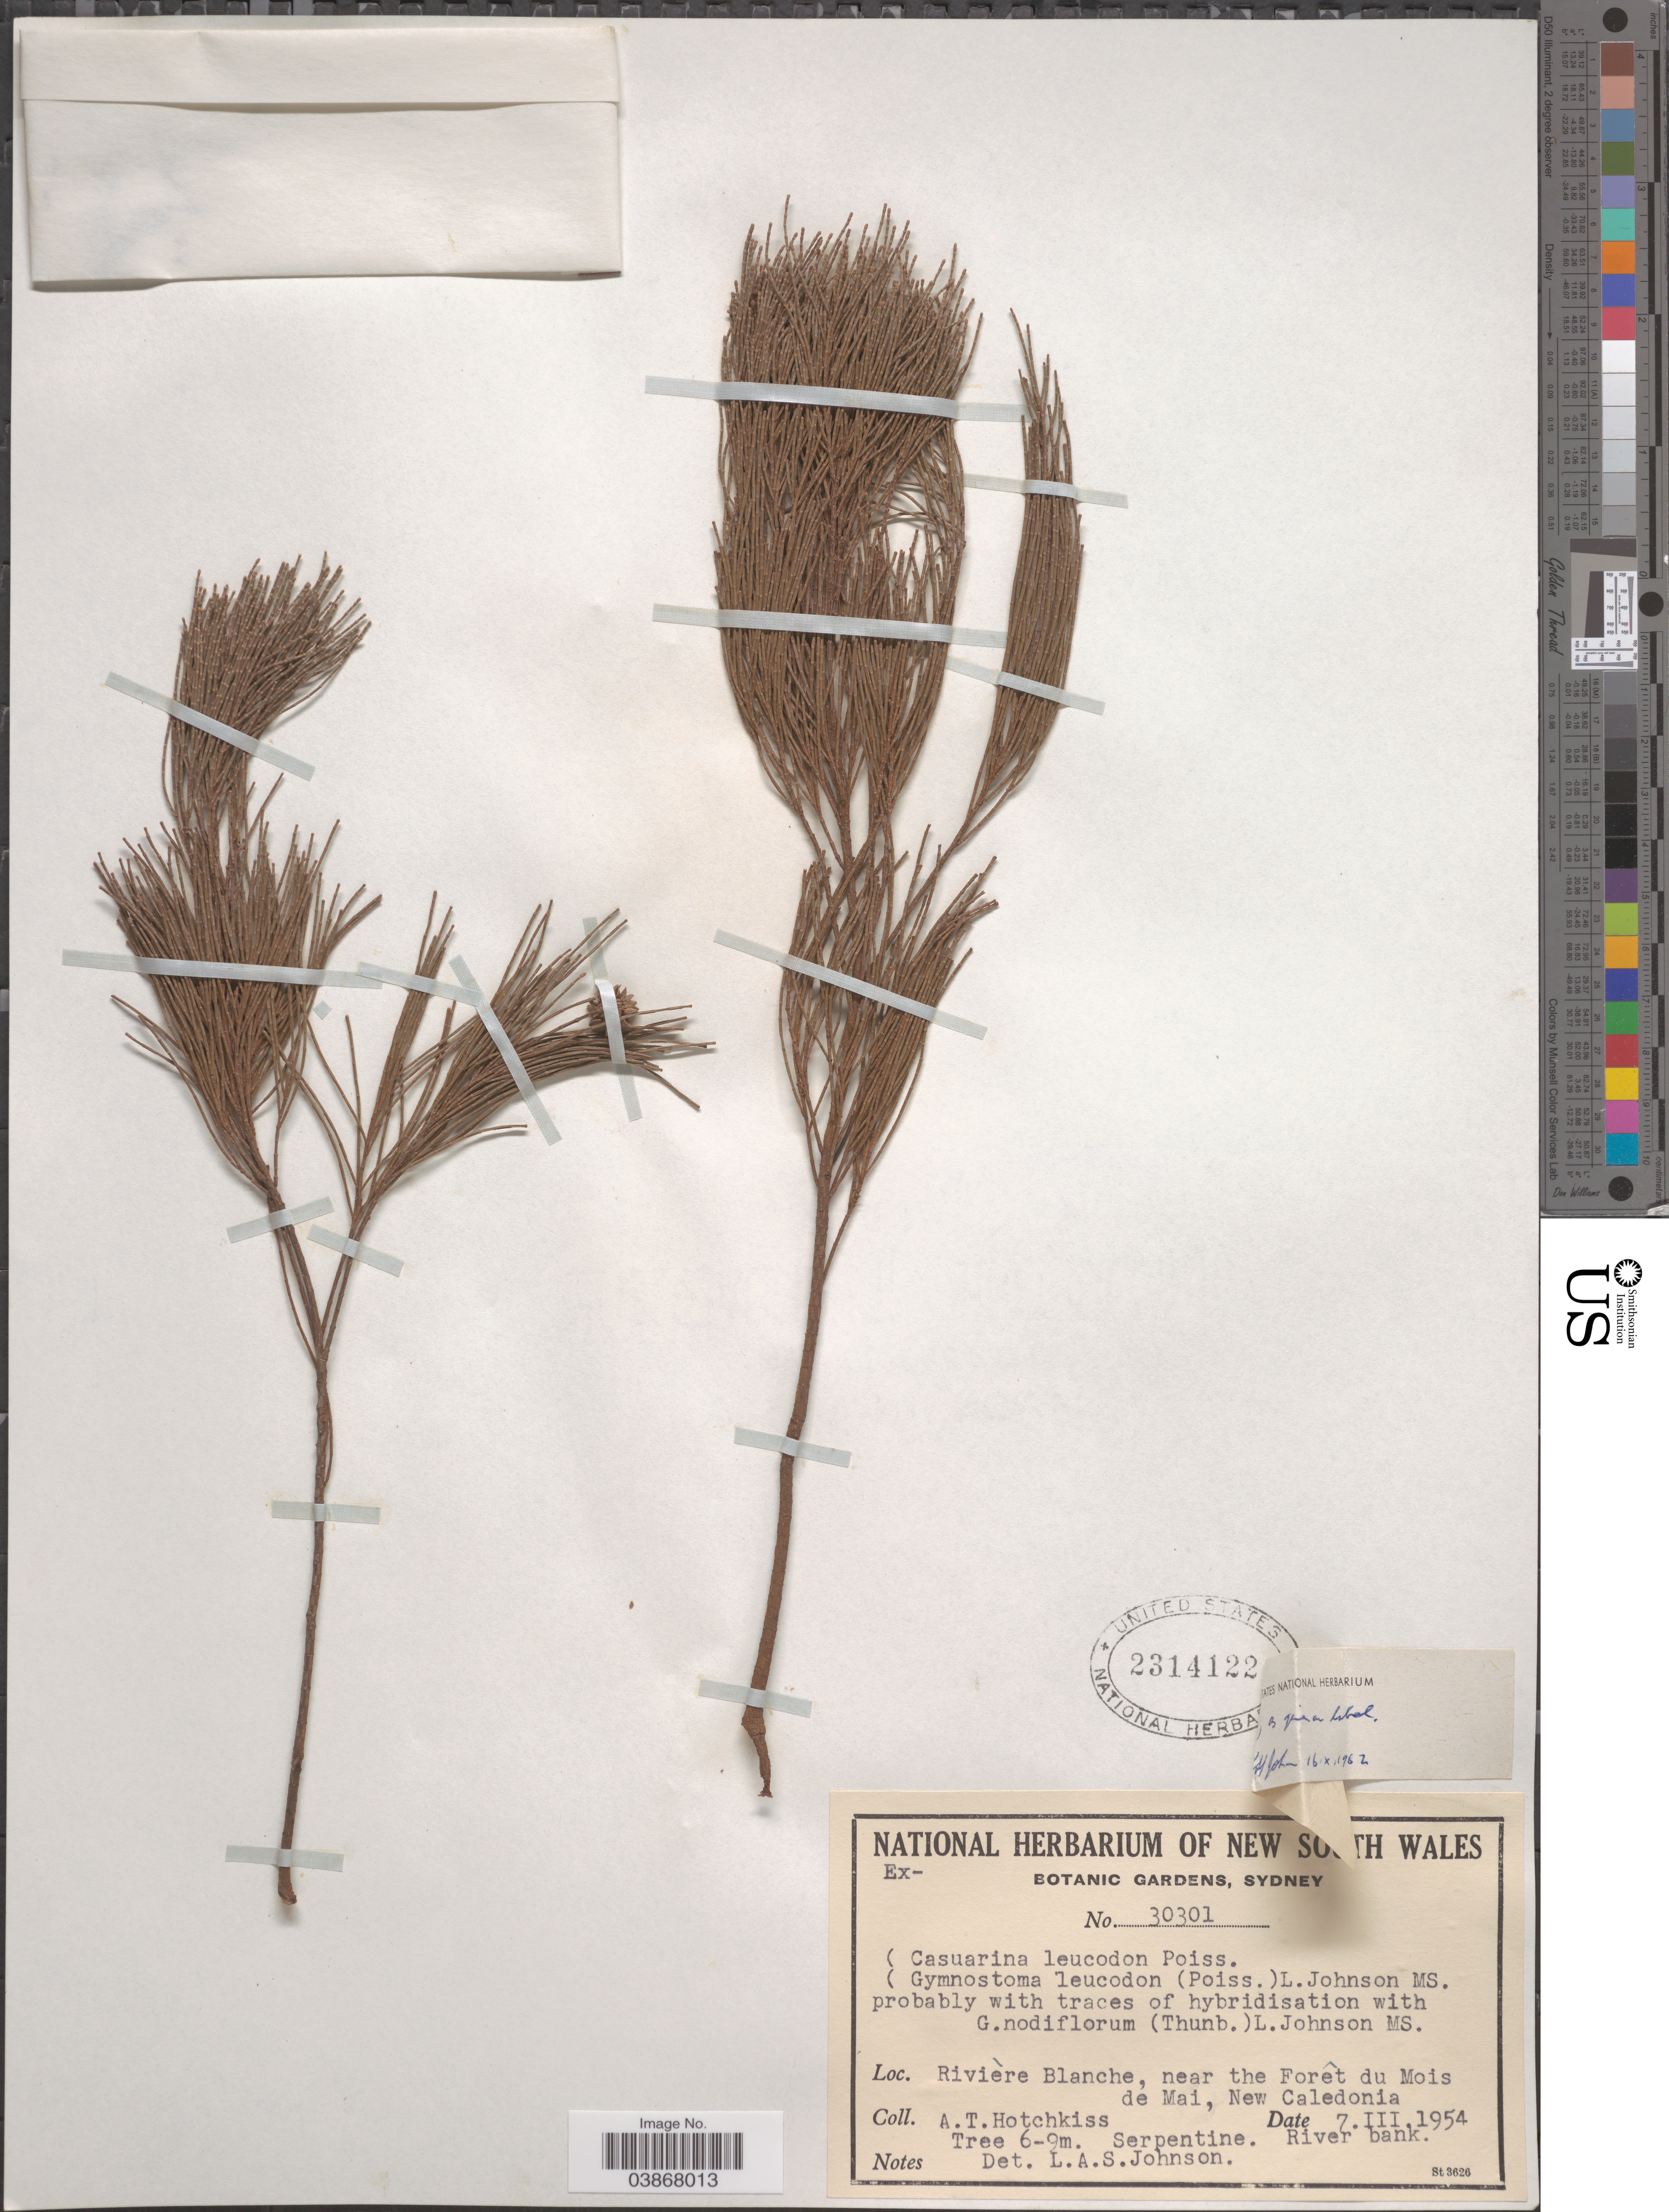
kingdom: Plantae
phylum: Tracheophyta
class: Magnoliopsida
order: Fagales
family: Casuarinaceae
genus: Gymnostoma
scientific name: Gymnostoma leucodon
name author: (Poiss.) L.A.S. Johnson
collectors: A. Hotchkiss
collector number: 30301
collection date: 1954-03-07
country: New Caledonia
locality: Rivière Blanche, near the Forêt du Mois de Mai.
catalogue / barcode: US 2314122